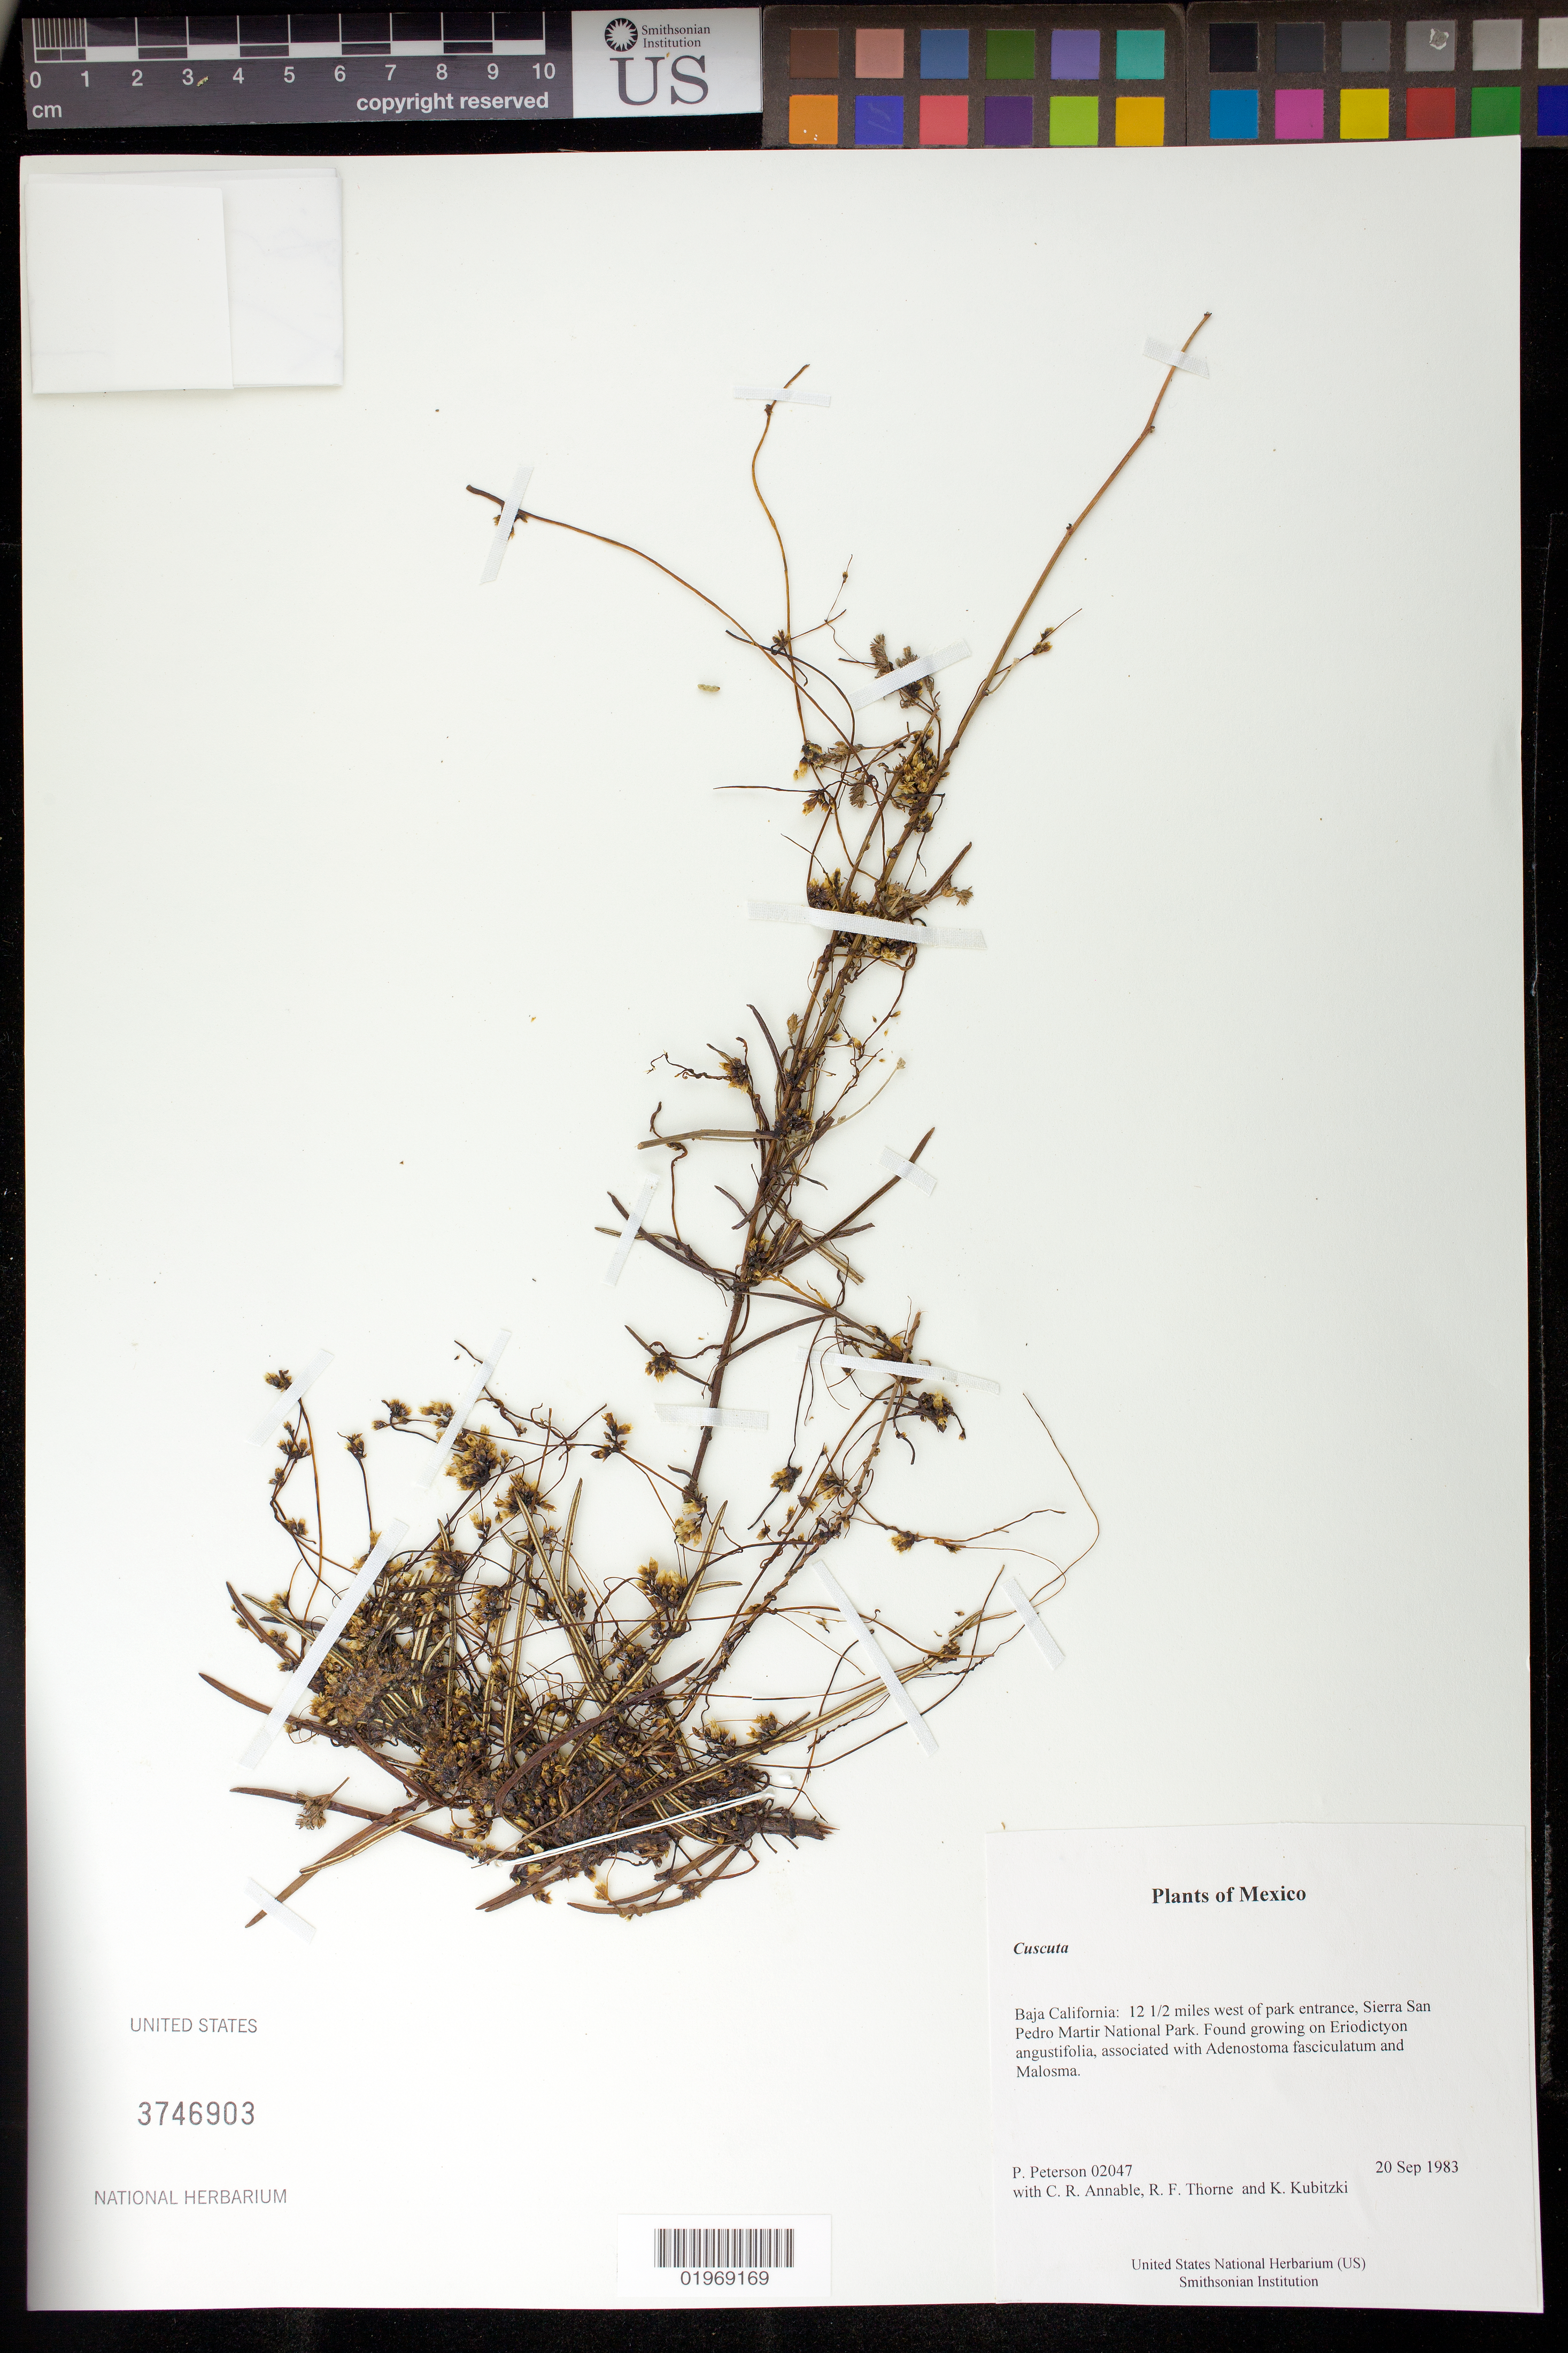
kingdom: Plantae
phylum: Tracheophyta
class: Magnoliopsida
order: Solanales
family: Convolvulaceae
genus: Cuscuta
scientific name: Cuscuta sp.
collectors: P. M. Peterson, C. R. Annable, R. F. Thorne & K. Kubitzki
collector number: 02047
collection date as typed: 20 Sep 1983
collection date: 1983-09-20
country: Mexico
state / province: Baja California Norte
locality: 12 1/2 miles west of park entrance, Sierra San Pedro Martir National Park.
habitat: Found growing on Eriodictyon angustifolia, associated with Adenostoma fasciculatum and Malosma.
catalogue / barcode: US 3746903